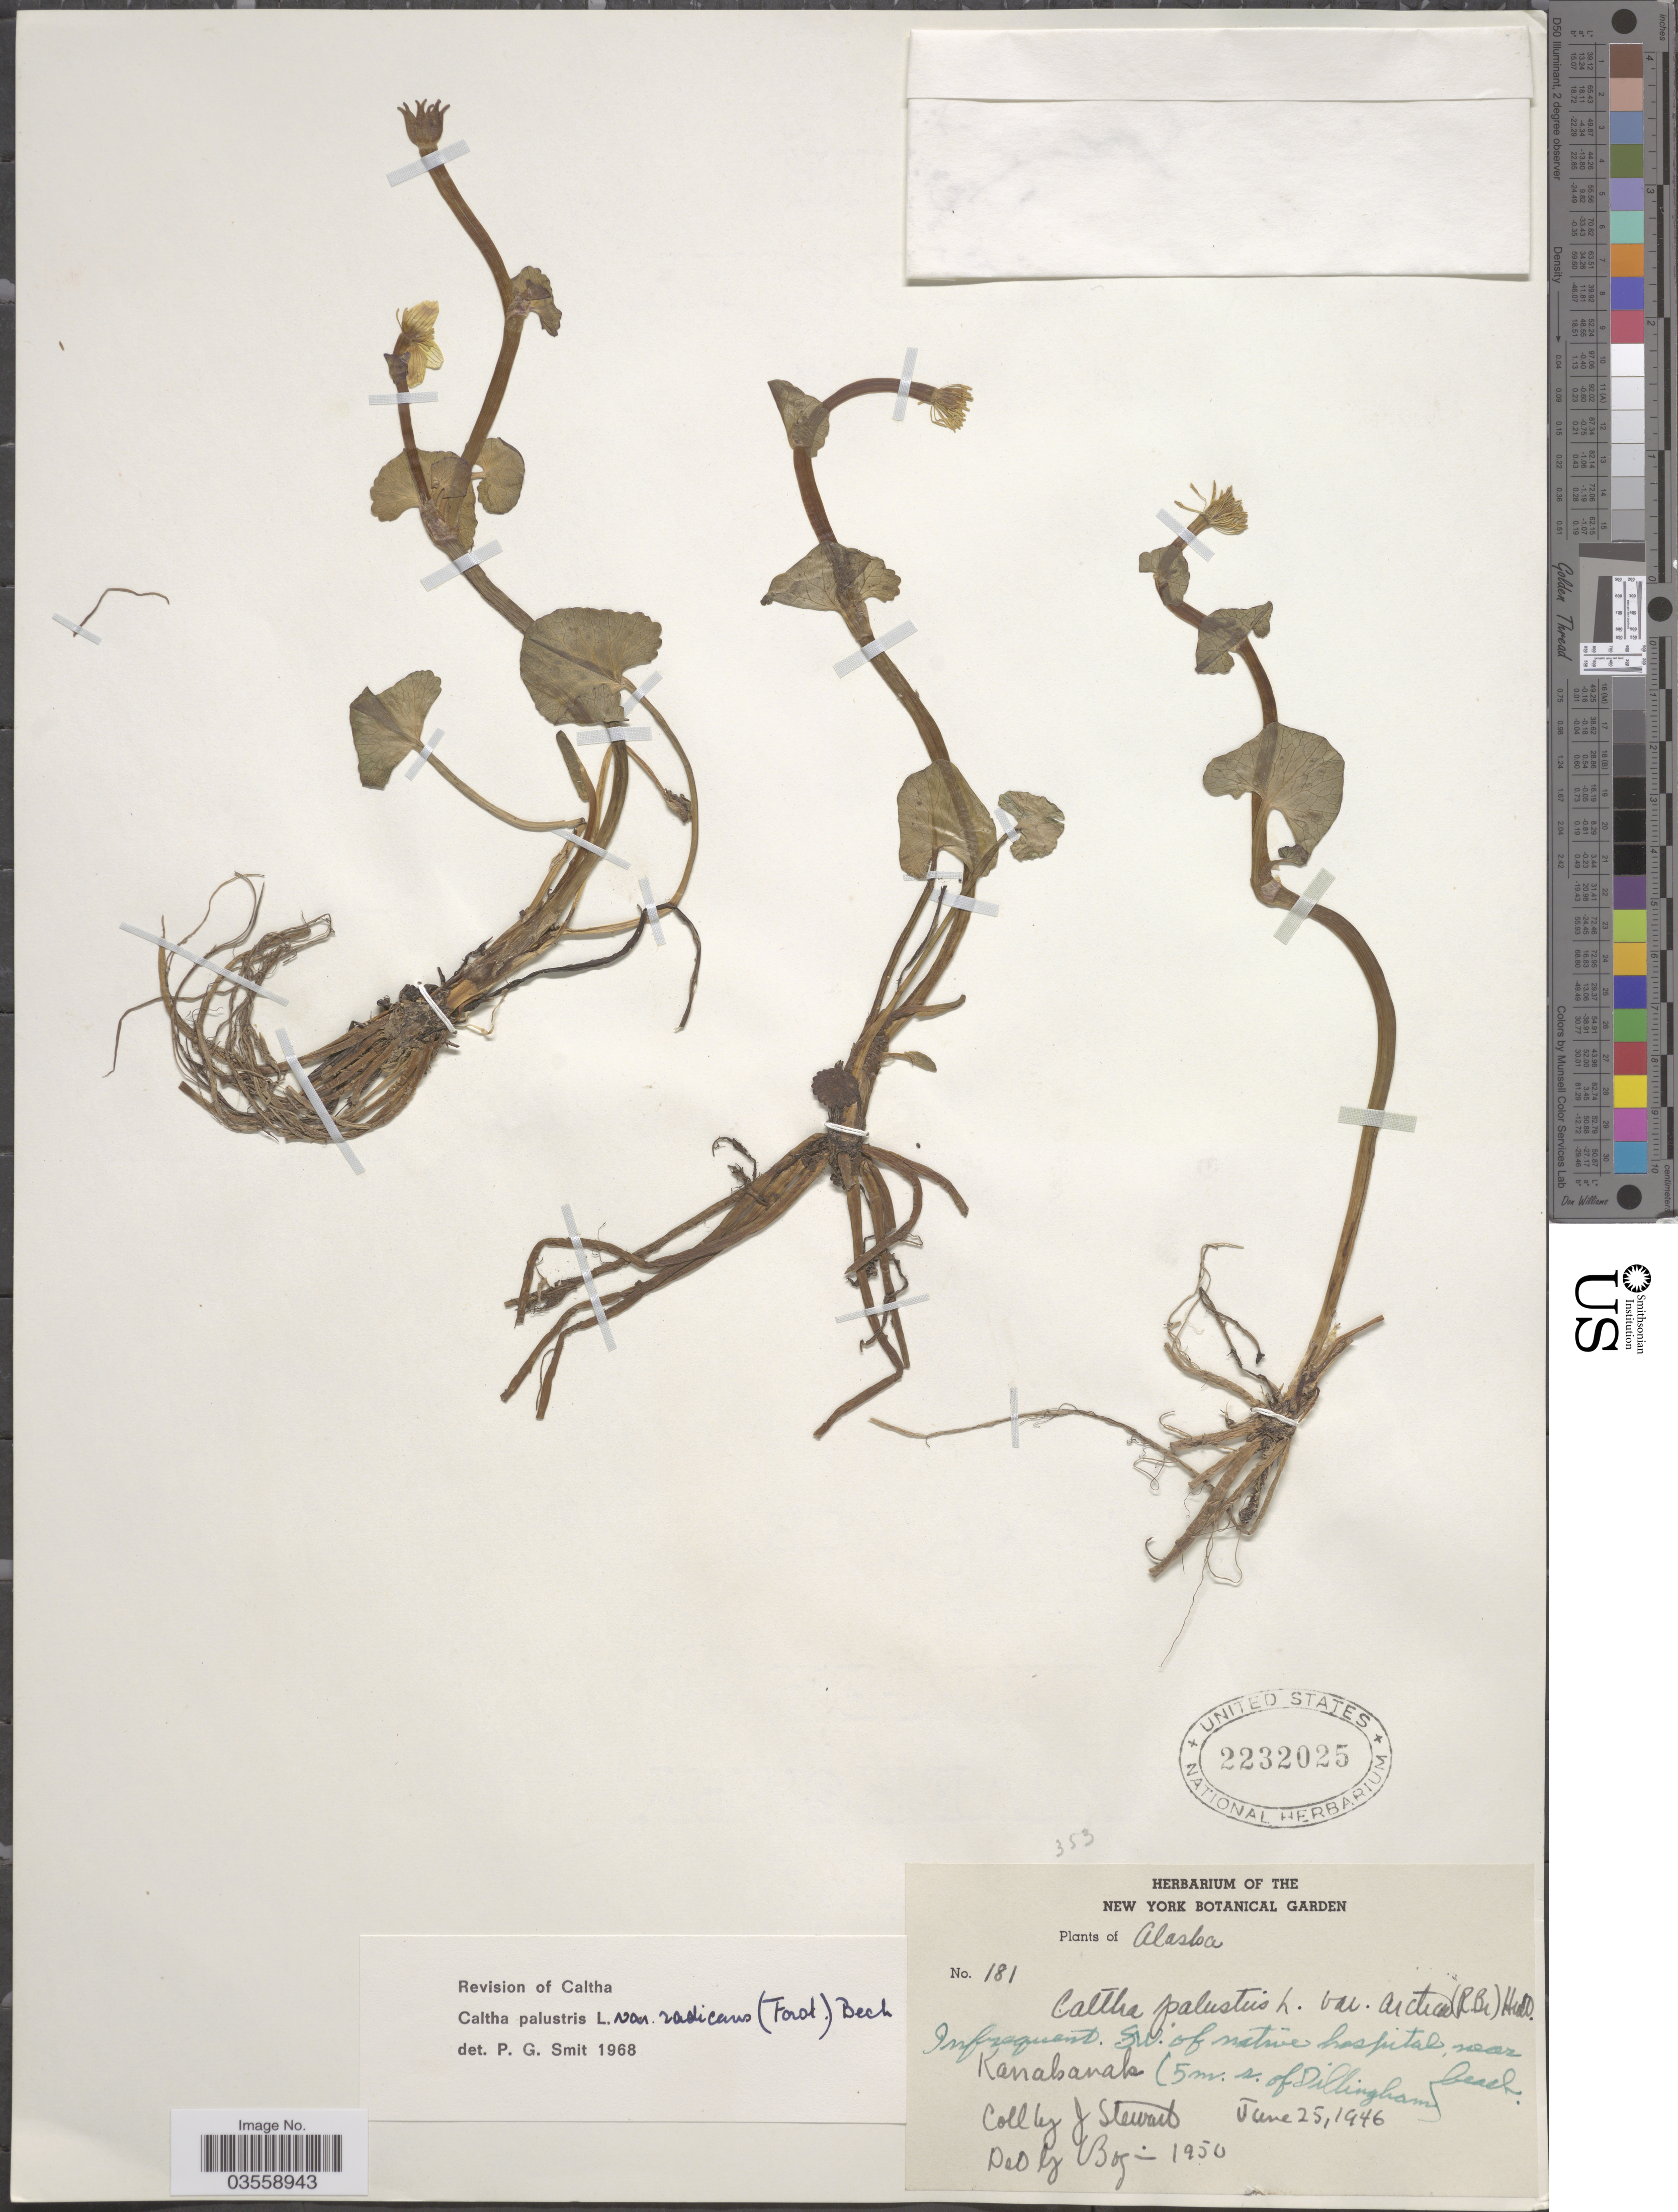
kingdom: Plantae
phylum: Tracheophyta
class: Magnoliopsida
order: Ranunculales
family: Ranunculaceae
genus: Caltha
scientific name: Caltha palustris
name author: L.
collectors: J. Stewart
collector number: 181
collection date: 1946-06-25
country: United States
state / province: Alaska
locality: SW. of native hospital, near Kanakanak (5 m. s. of Dillingham).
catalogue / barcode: US 2232025